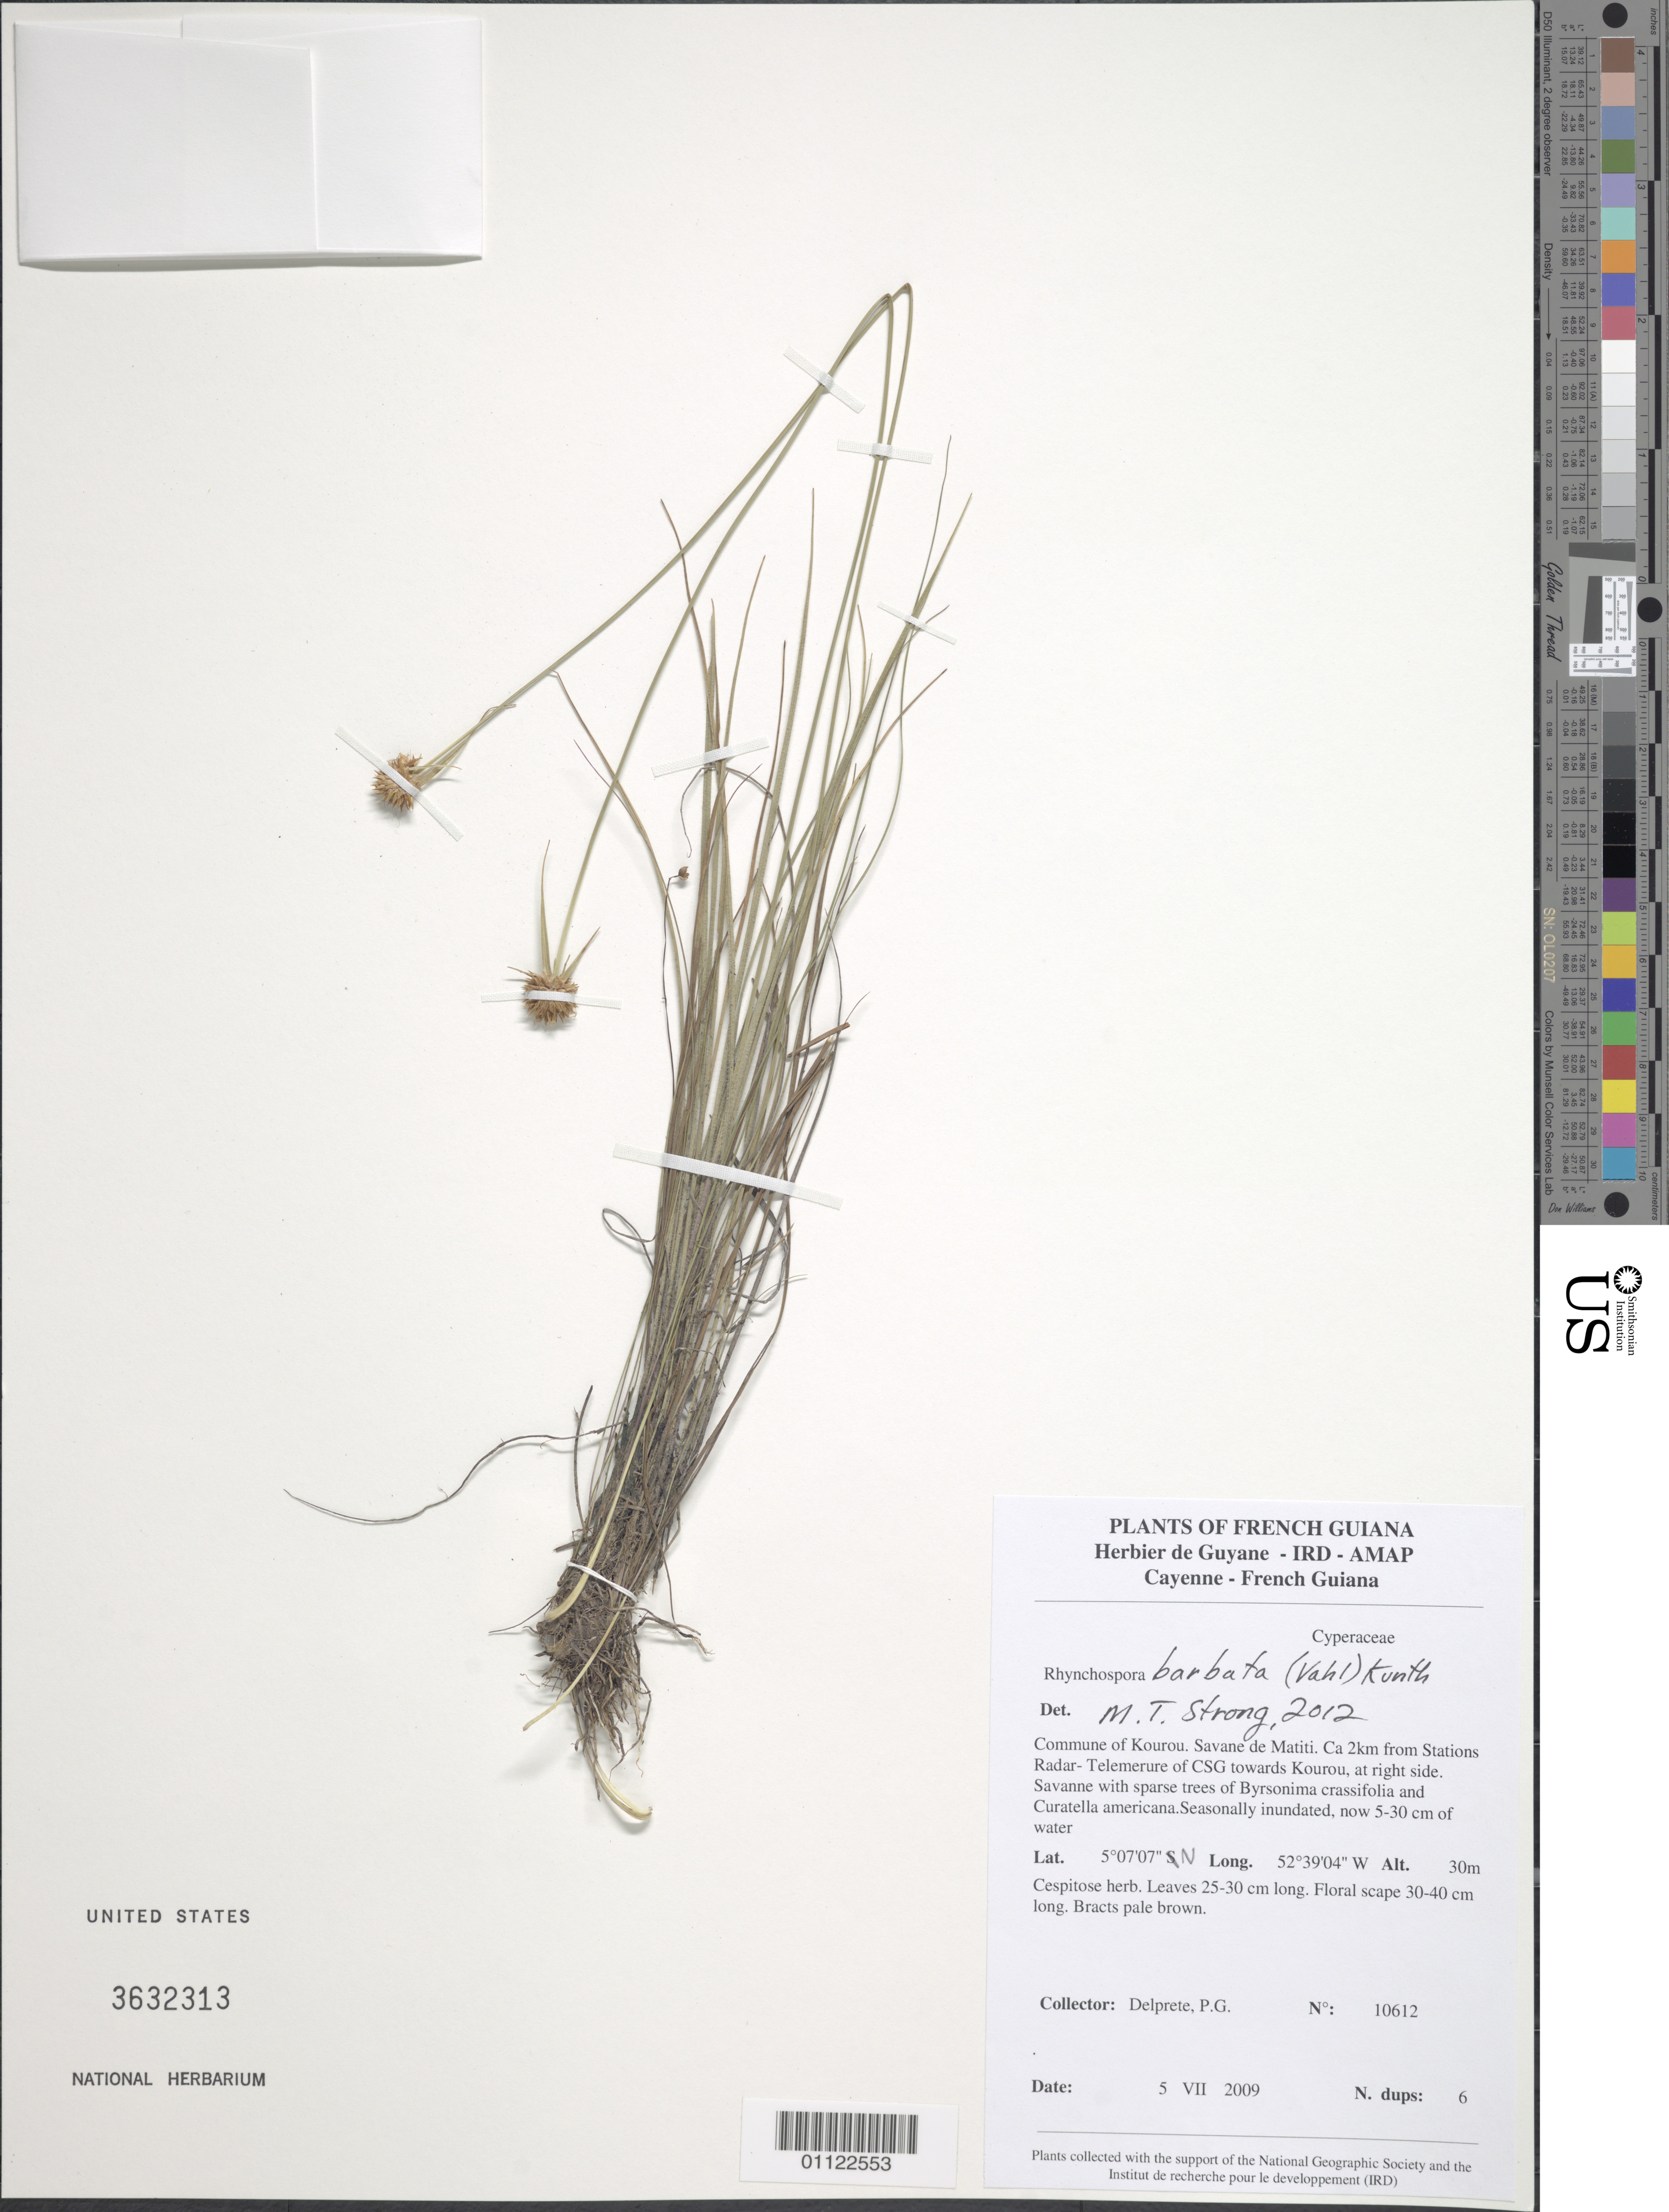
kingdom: Plantae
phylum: Tracheophyta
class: Liliopsida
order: Poales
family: Cyperaceae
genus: Rhynchospora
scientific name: Rhynchospora barbata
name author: (Vahl) Kunth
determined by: Alves, K.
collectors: P. G. Delprete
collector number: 10612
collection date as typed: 5-Jul-09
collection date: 2009-07-05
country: French Guiana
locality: Commune of Kourou. Savane de Matiti, ca 2km from Stations Radar-Telemerure of CSG towards Kourou, at right side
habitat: Savanne with sparse trees of Byrsonima crassifolia and Curatella americana. Seasonally inundated, now 5-30cm of water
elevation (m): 30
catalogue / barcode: US 3632313